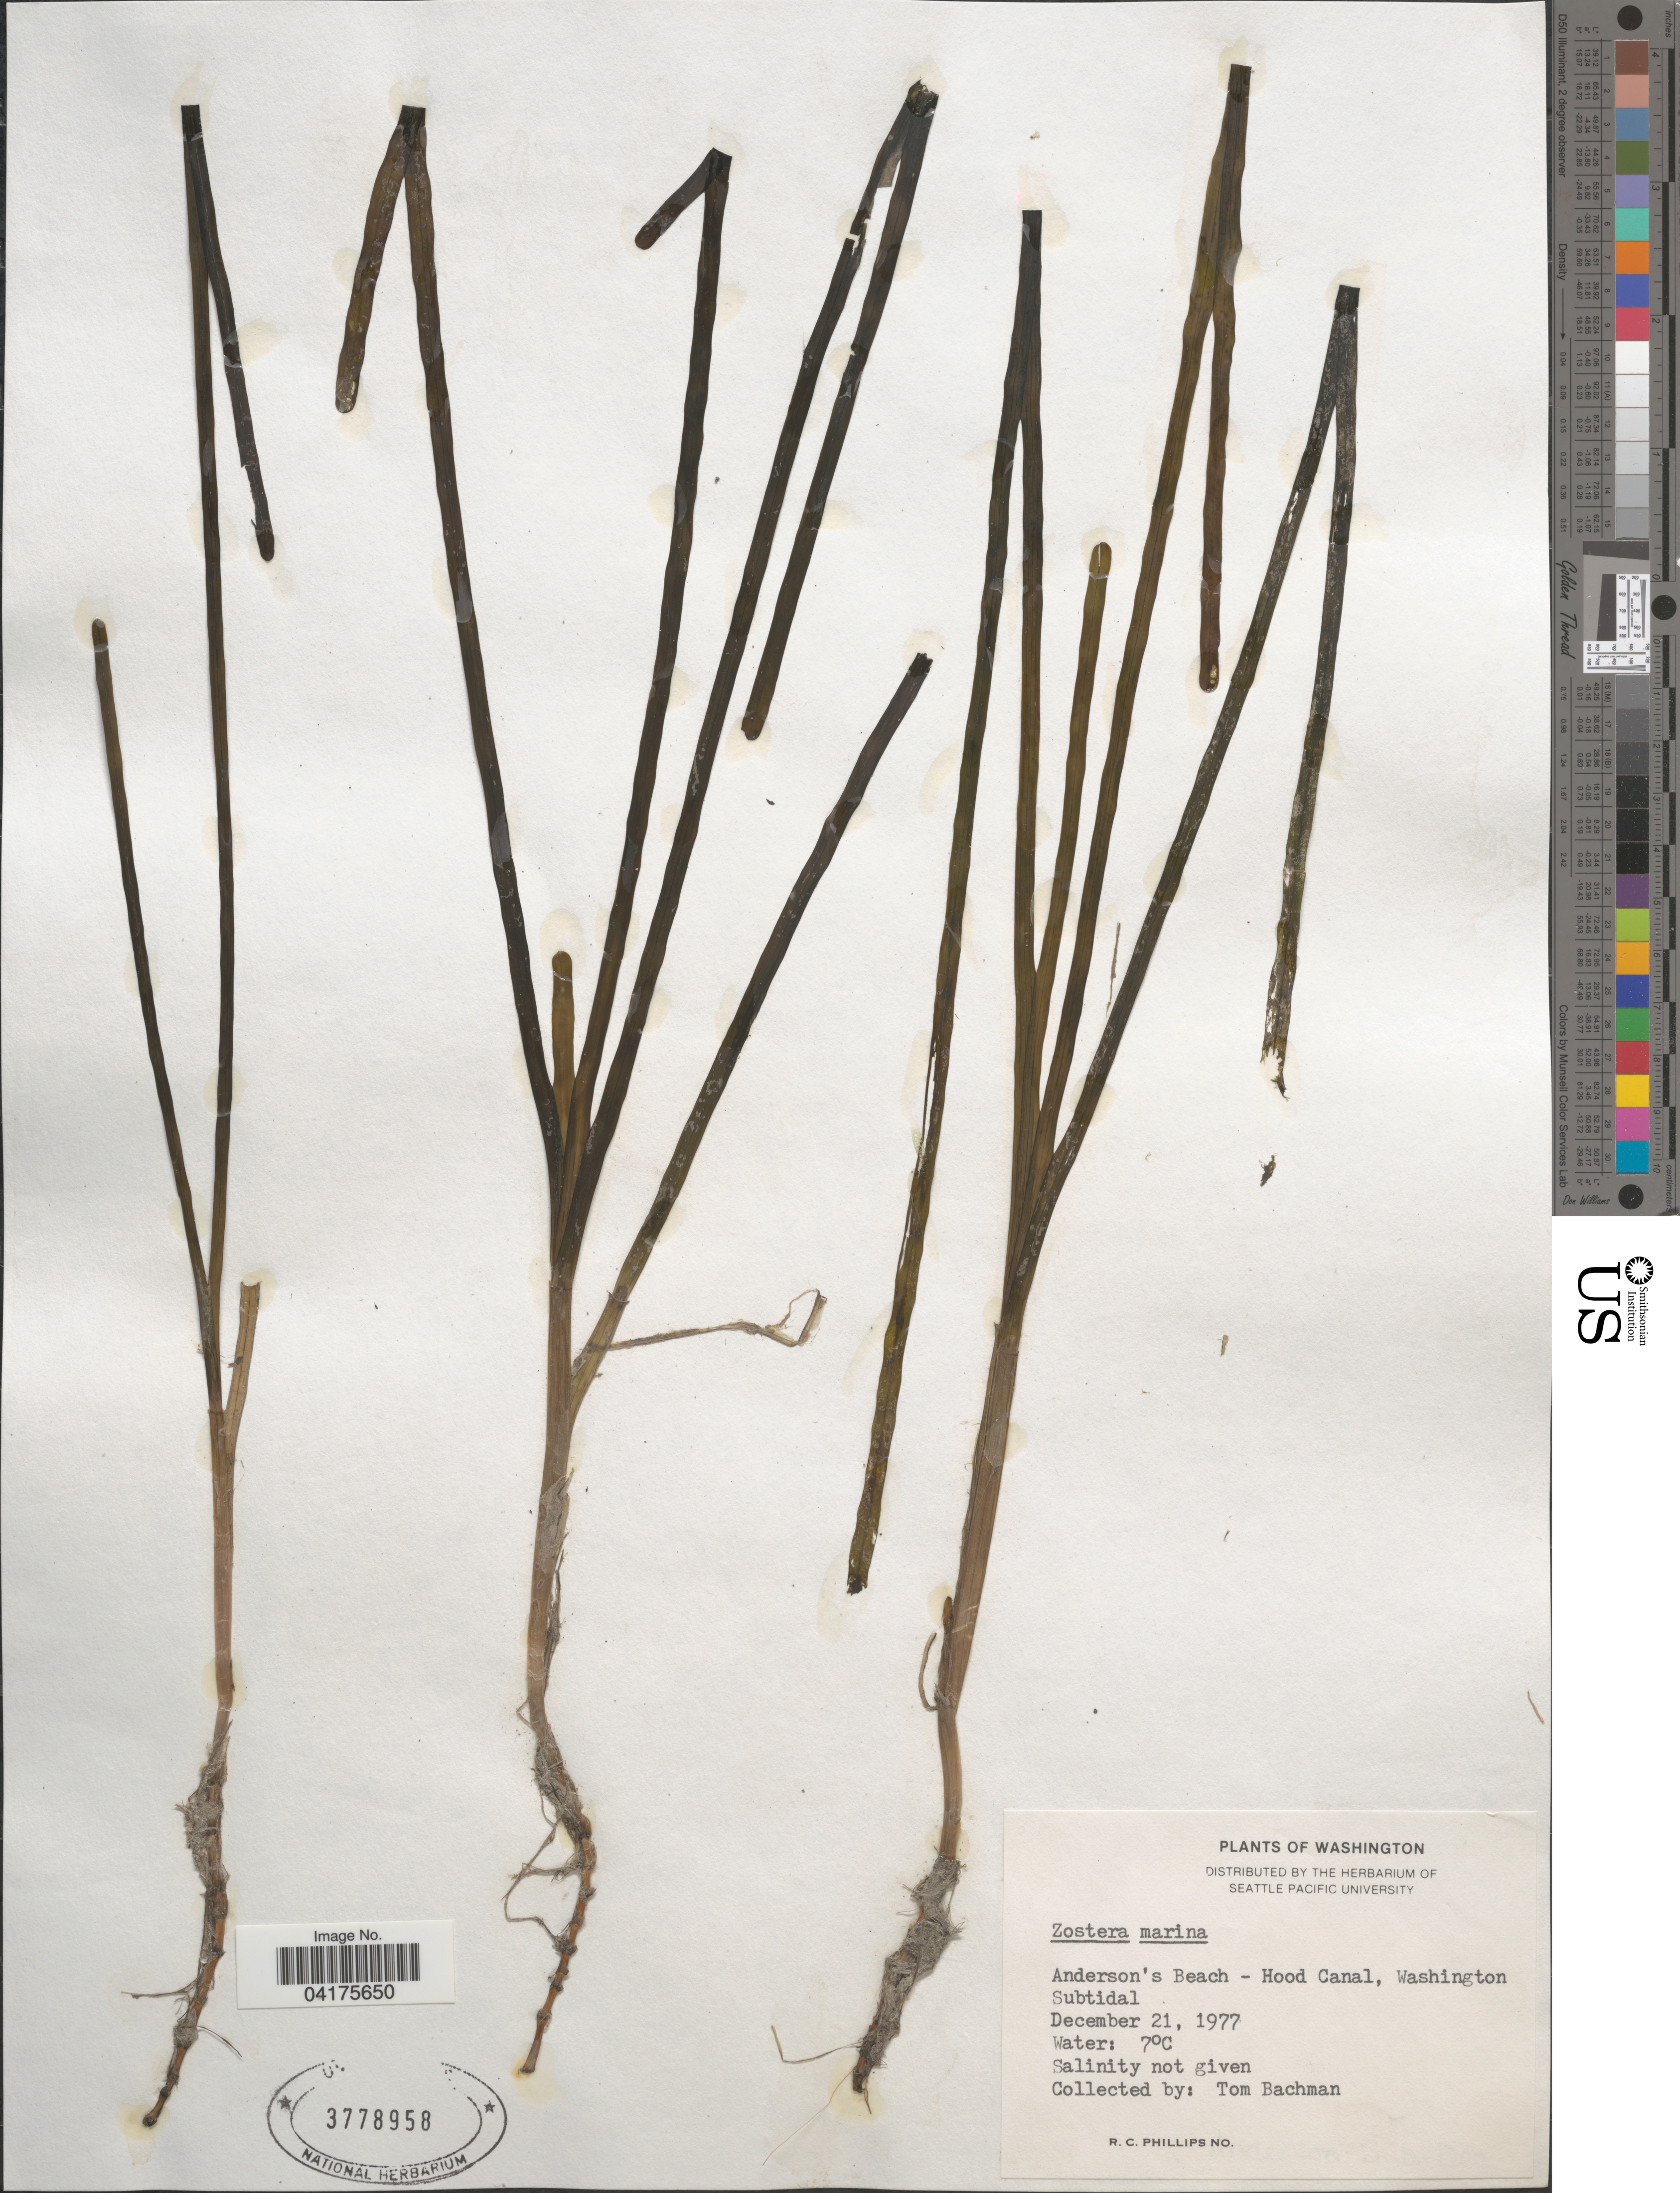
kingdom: Plantae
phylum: Tracheophyta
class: Liliopsida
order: Alismatales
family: Zosteraceae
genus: Zostera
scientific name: Zostera marina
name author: L.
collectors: T. Bachman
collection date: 1977-12-21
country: United States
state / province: Washington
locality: Anderson's Beach - Hood Canal.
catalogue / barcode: US 3778958